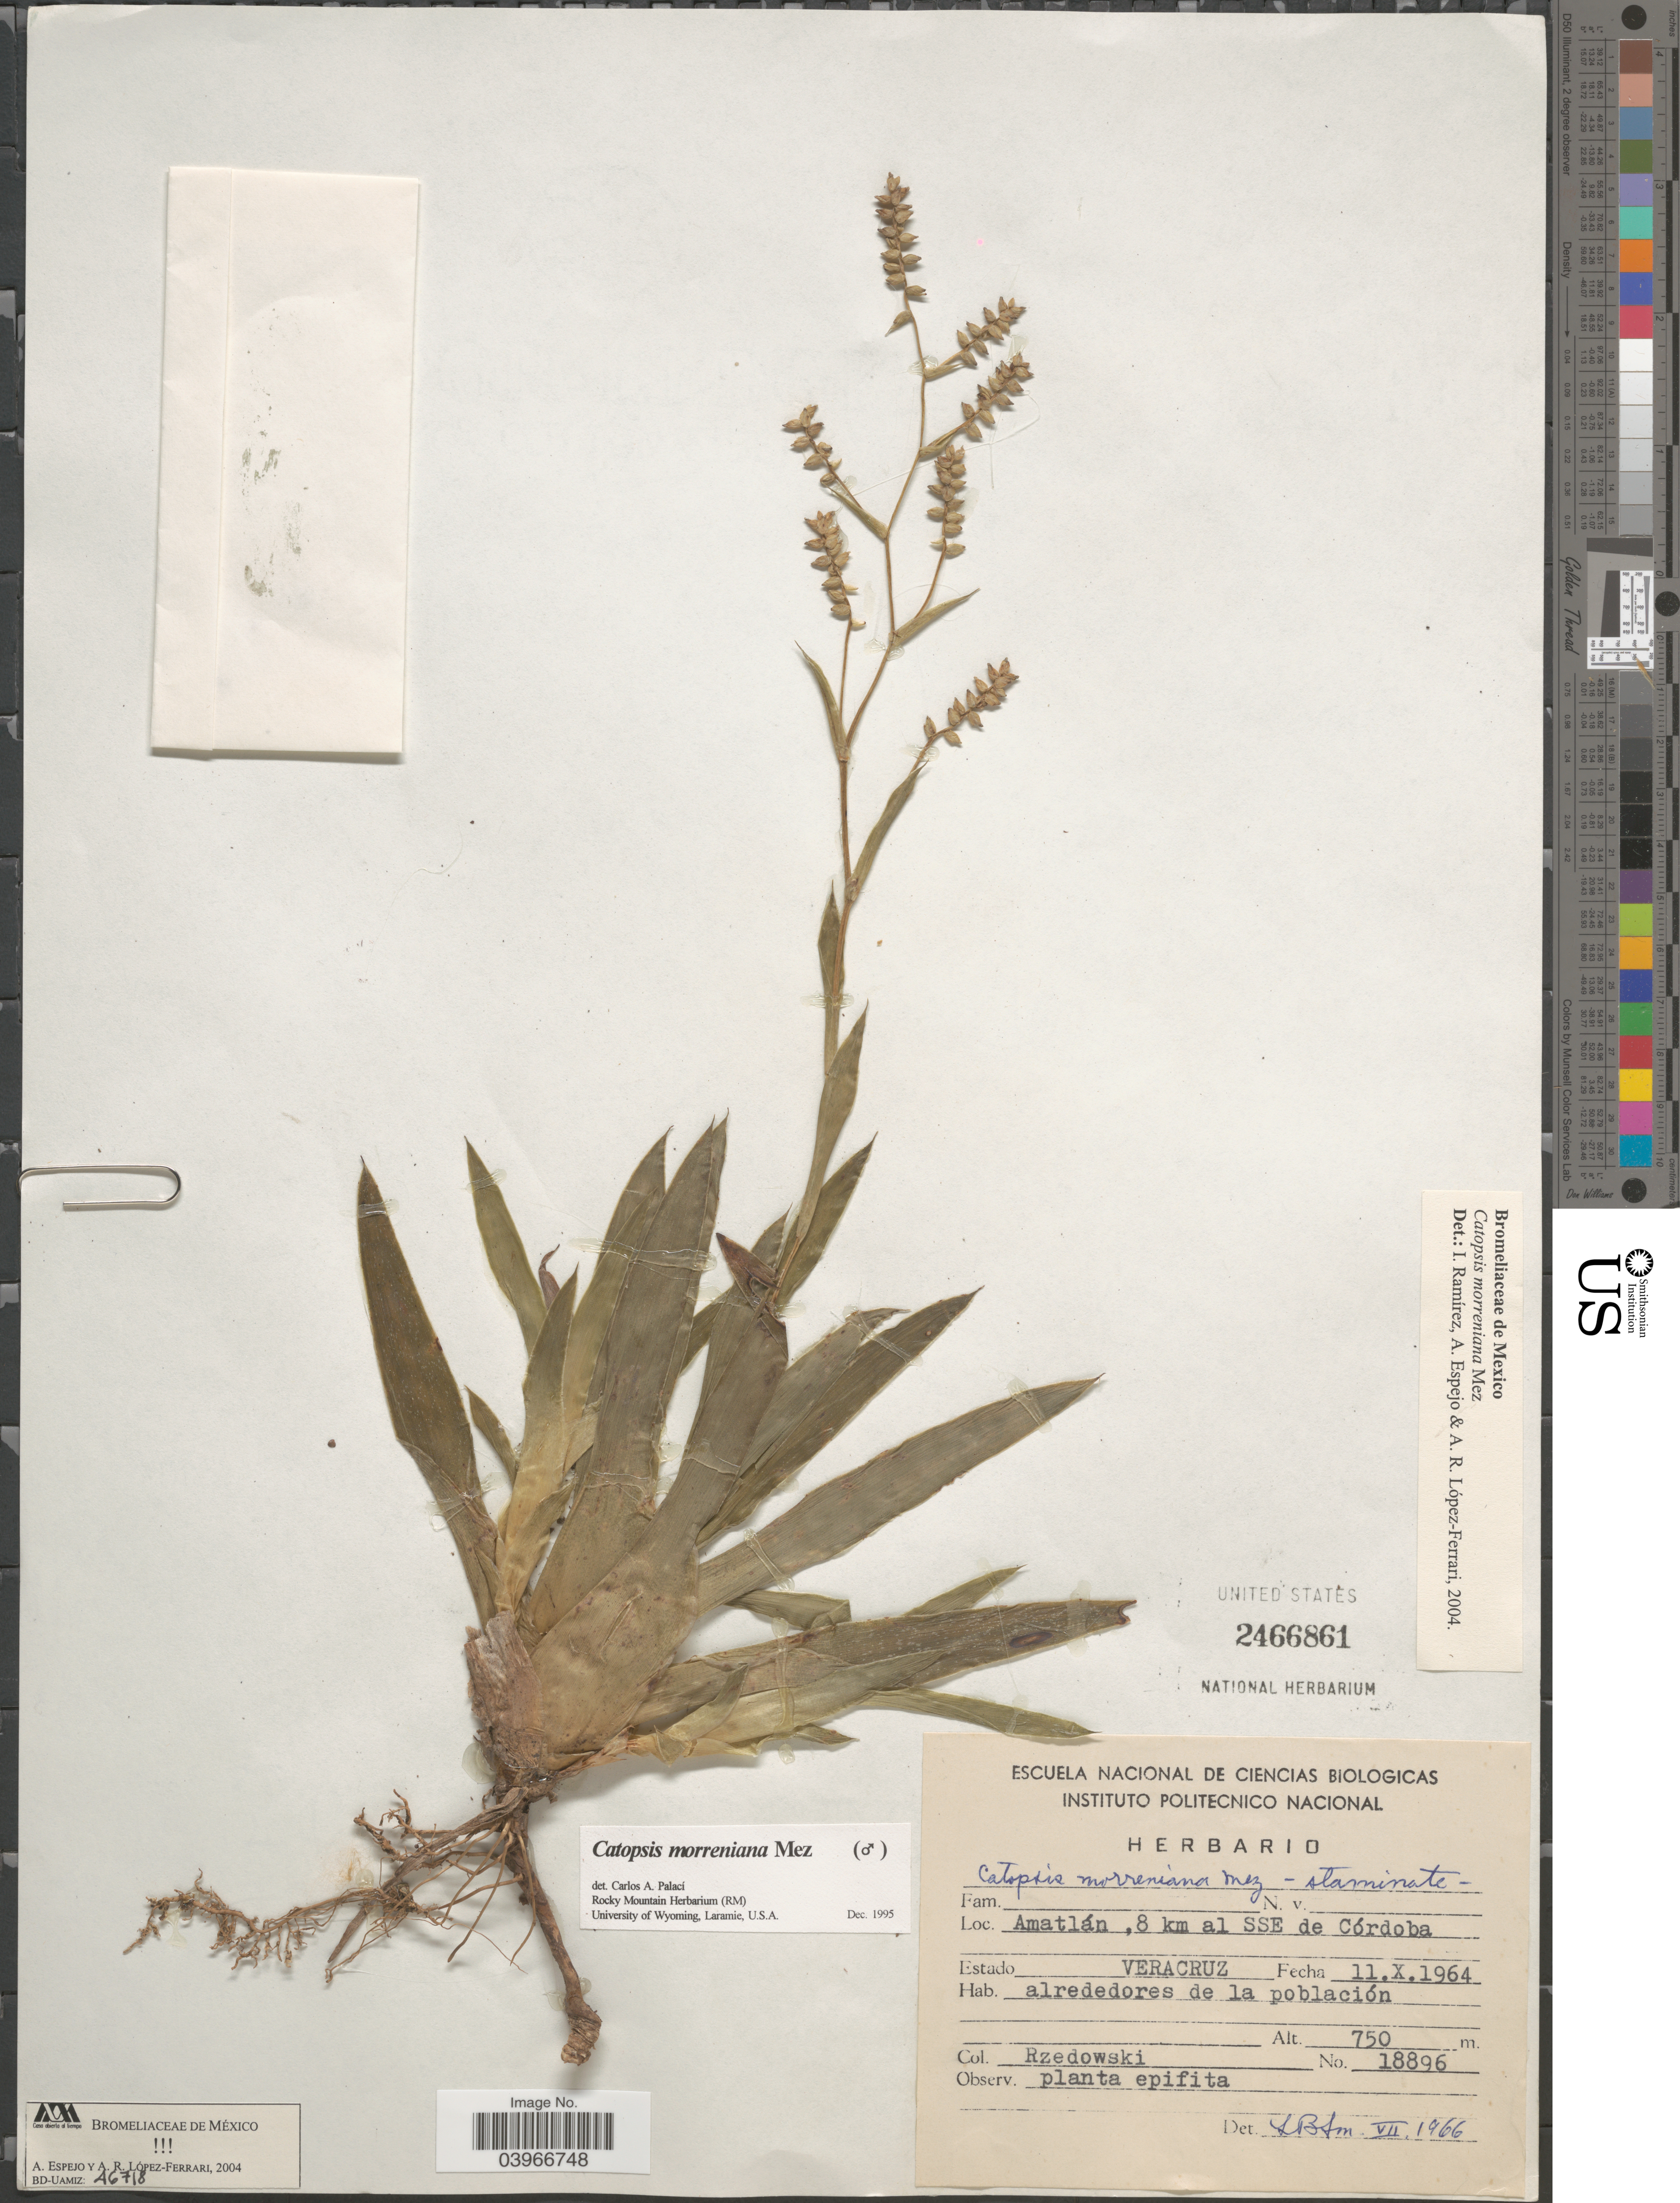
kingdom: Plantae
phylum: Tracheophyta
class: Liliopsida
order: Poales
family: Bromeliaceae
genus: Catopsis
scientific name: Catopsis morreniana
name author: Mez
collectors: Rzedowski, --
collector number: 18896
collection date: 1964-10-11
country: Mexico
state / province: Veracruz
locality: Amatlán, 8 km al SSE de Córdoba. Estado Veracruz.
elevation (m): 750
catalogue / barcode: US 2466861